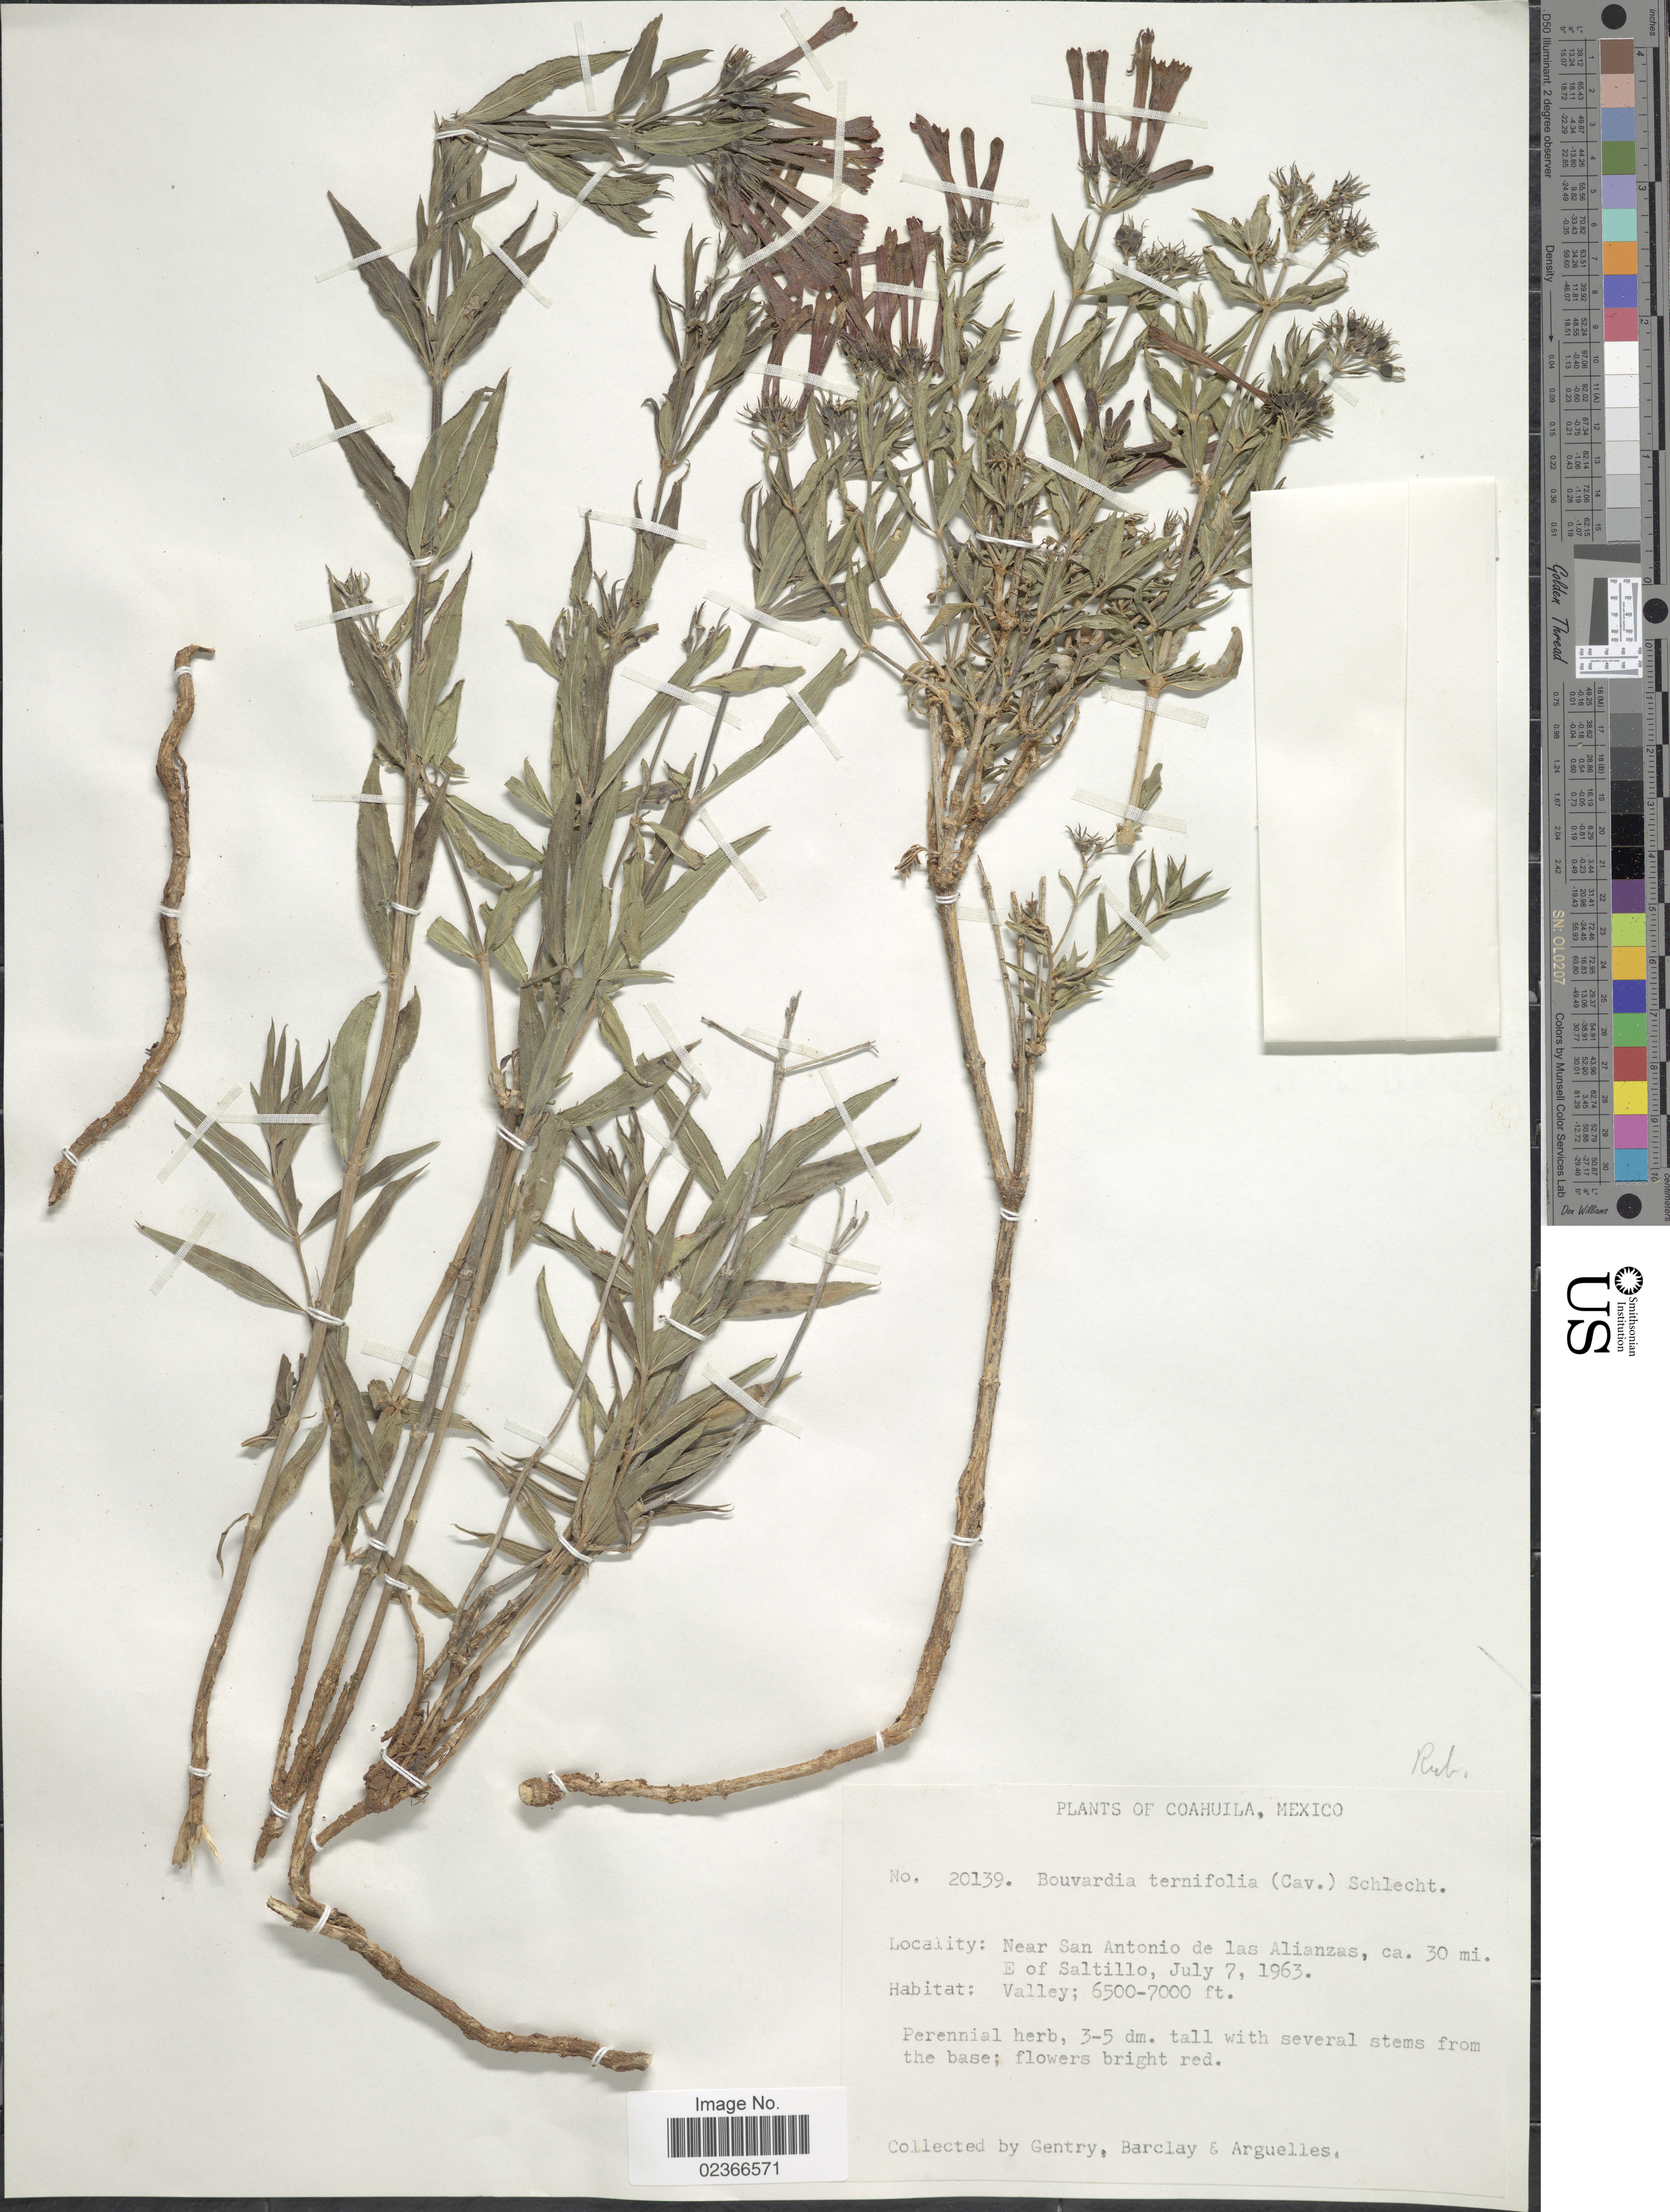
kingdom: Plantae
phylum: Tracheophyta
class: Magnoliopsida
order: Gentianales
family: Rubiaceae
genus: Bouvardia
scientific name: Bouvardia ternifolia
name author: (Cav.) Schltdl.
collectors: Gentry, --, -- Barclay & Arguelles, --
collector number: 20139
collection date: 1963-07-07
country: Mexico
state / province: Coahuila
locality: Near San Antonio de Alianzas, ca. 30 mi. E of Saltillo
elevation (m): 1981